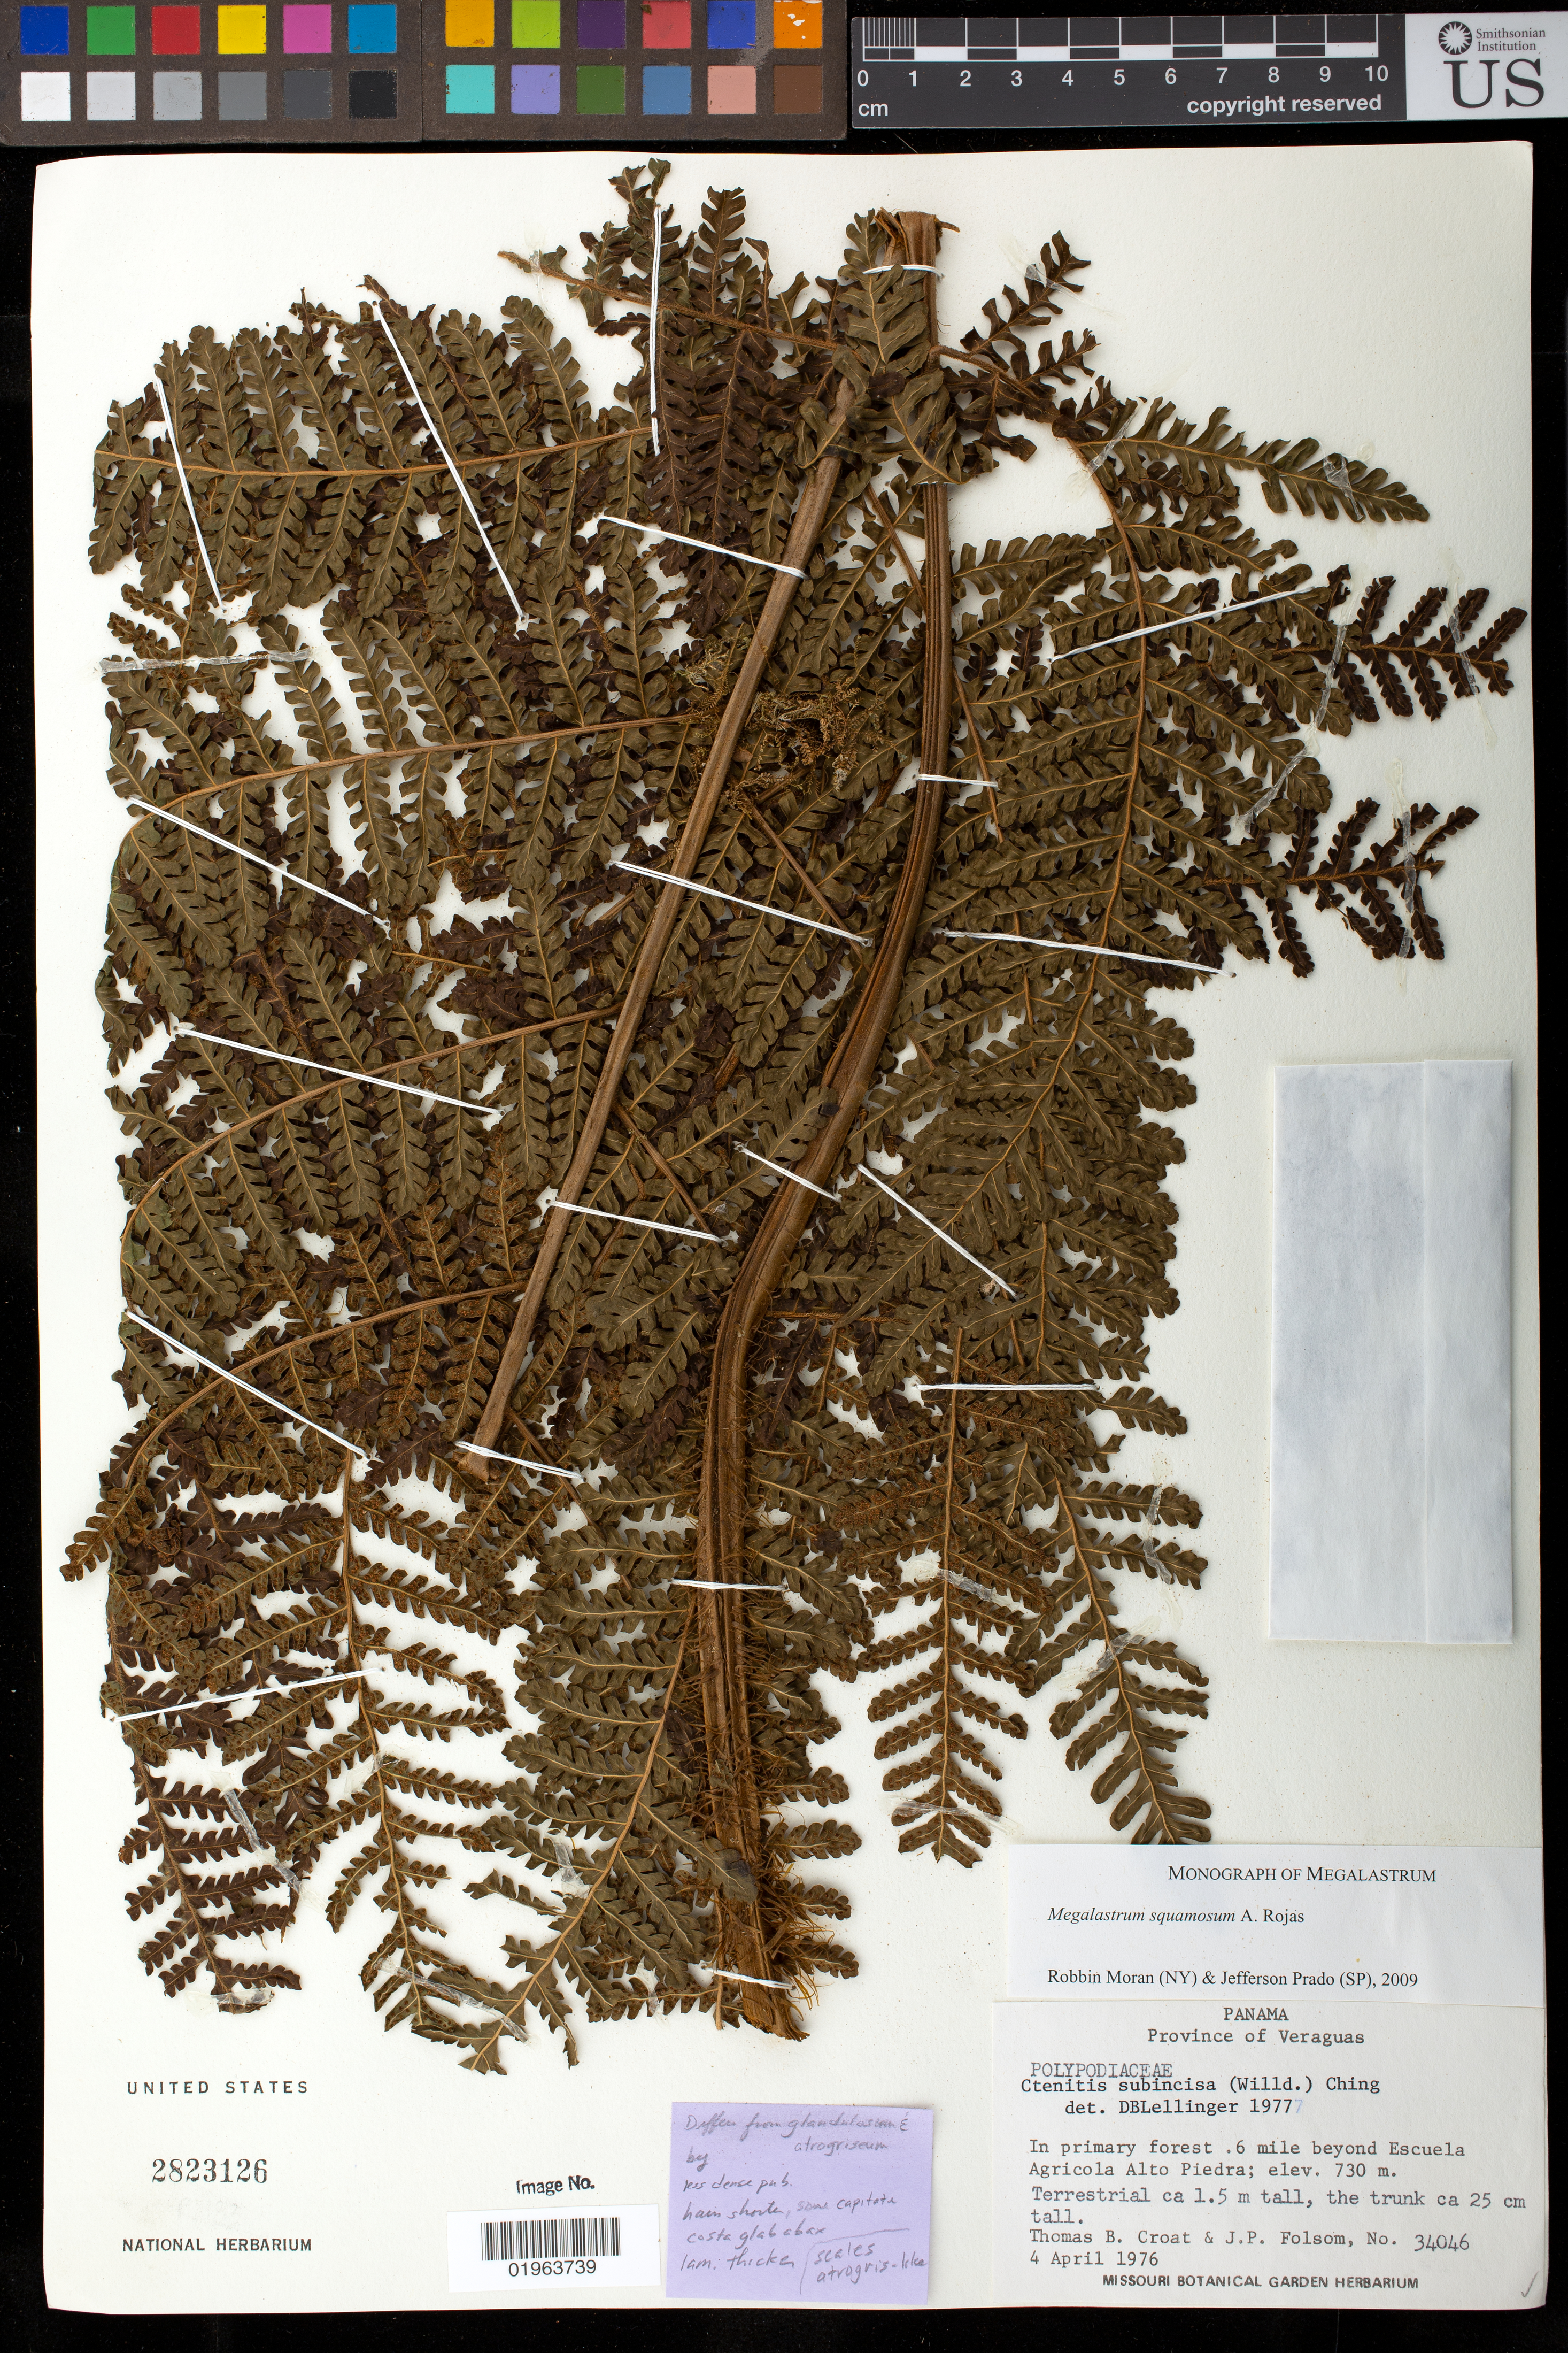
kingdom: Plantae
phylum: Tracheophyta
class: Polypodiopsida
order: Polypodiales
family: Dryopteridaceae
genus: Megalastrum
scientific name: Megalastrum squamosum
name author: A. Rojas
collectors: T. B. Croat & J. P. Folsom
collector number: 34046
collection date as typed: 04 Apr 1976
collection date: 1976-04-04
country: Panama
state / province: Veraguas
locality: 0.6 mile beyond Escuela Agricola Alto Piedra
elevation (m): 730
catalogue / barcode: US 2823126